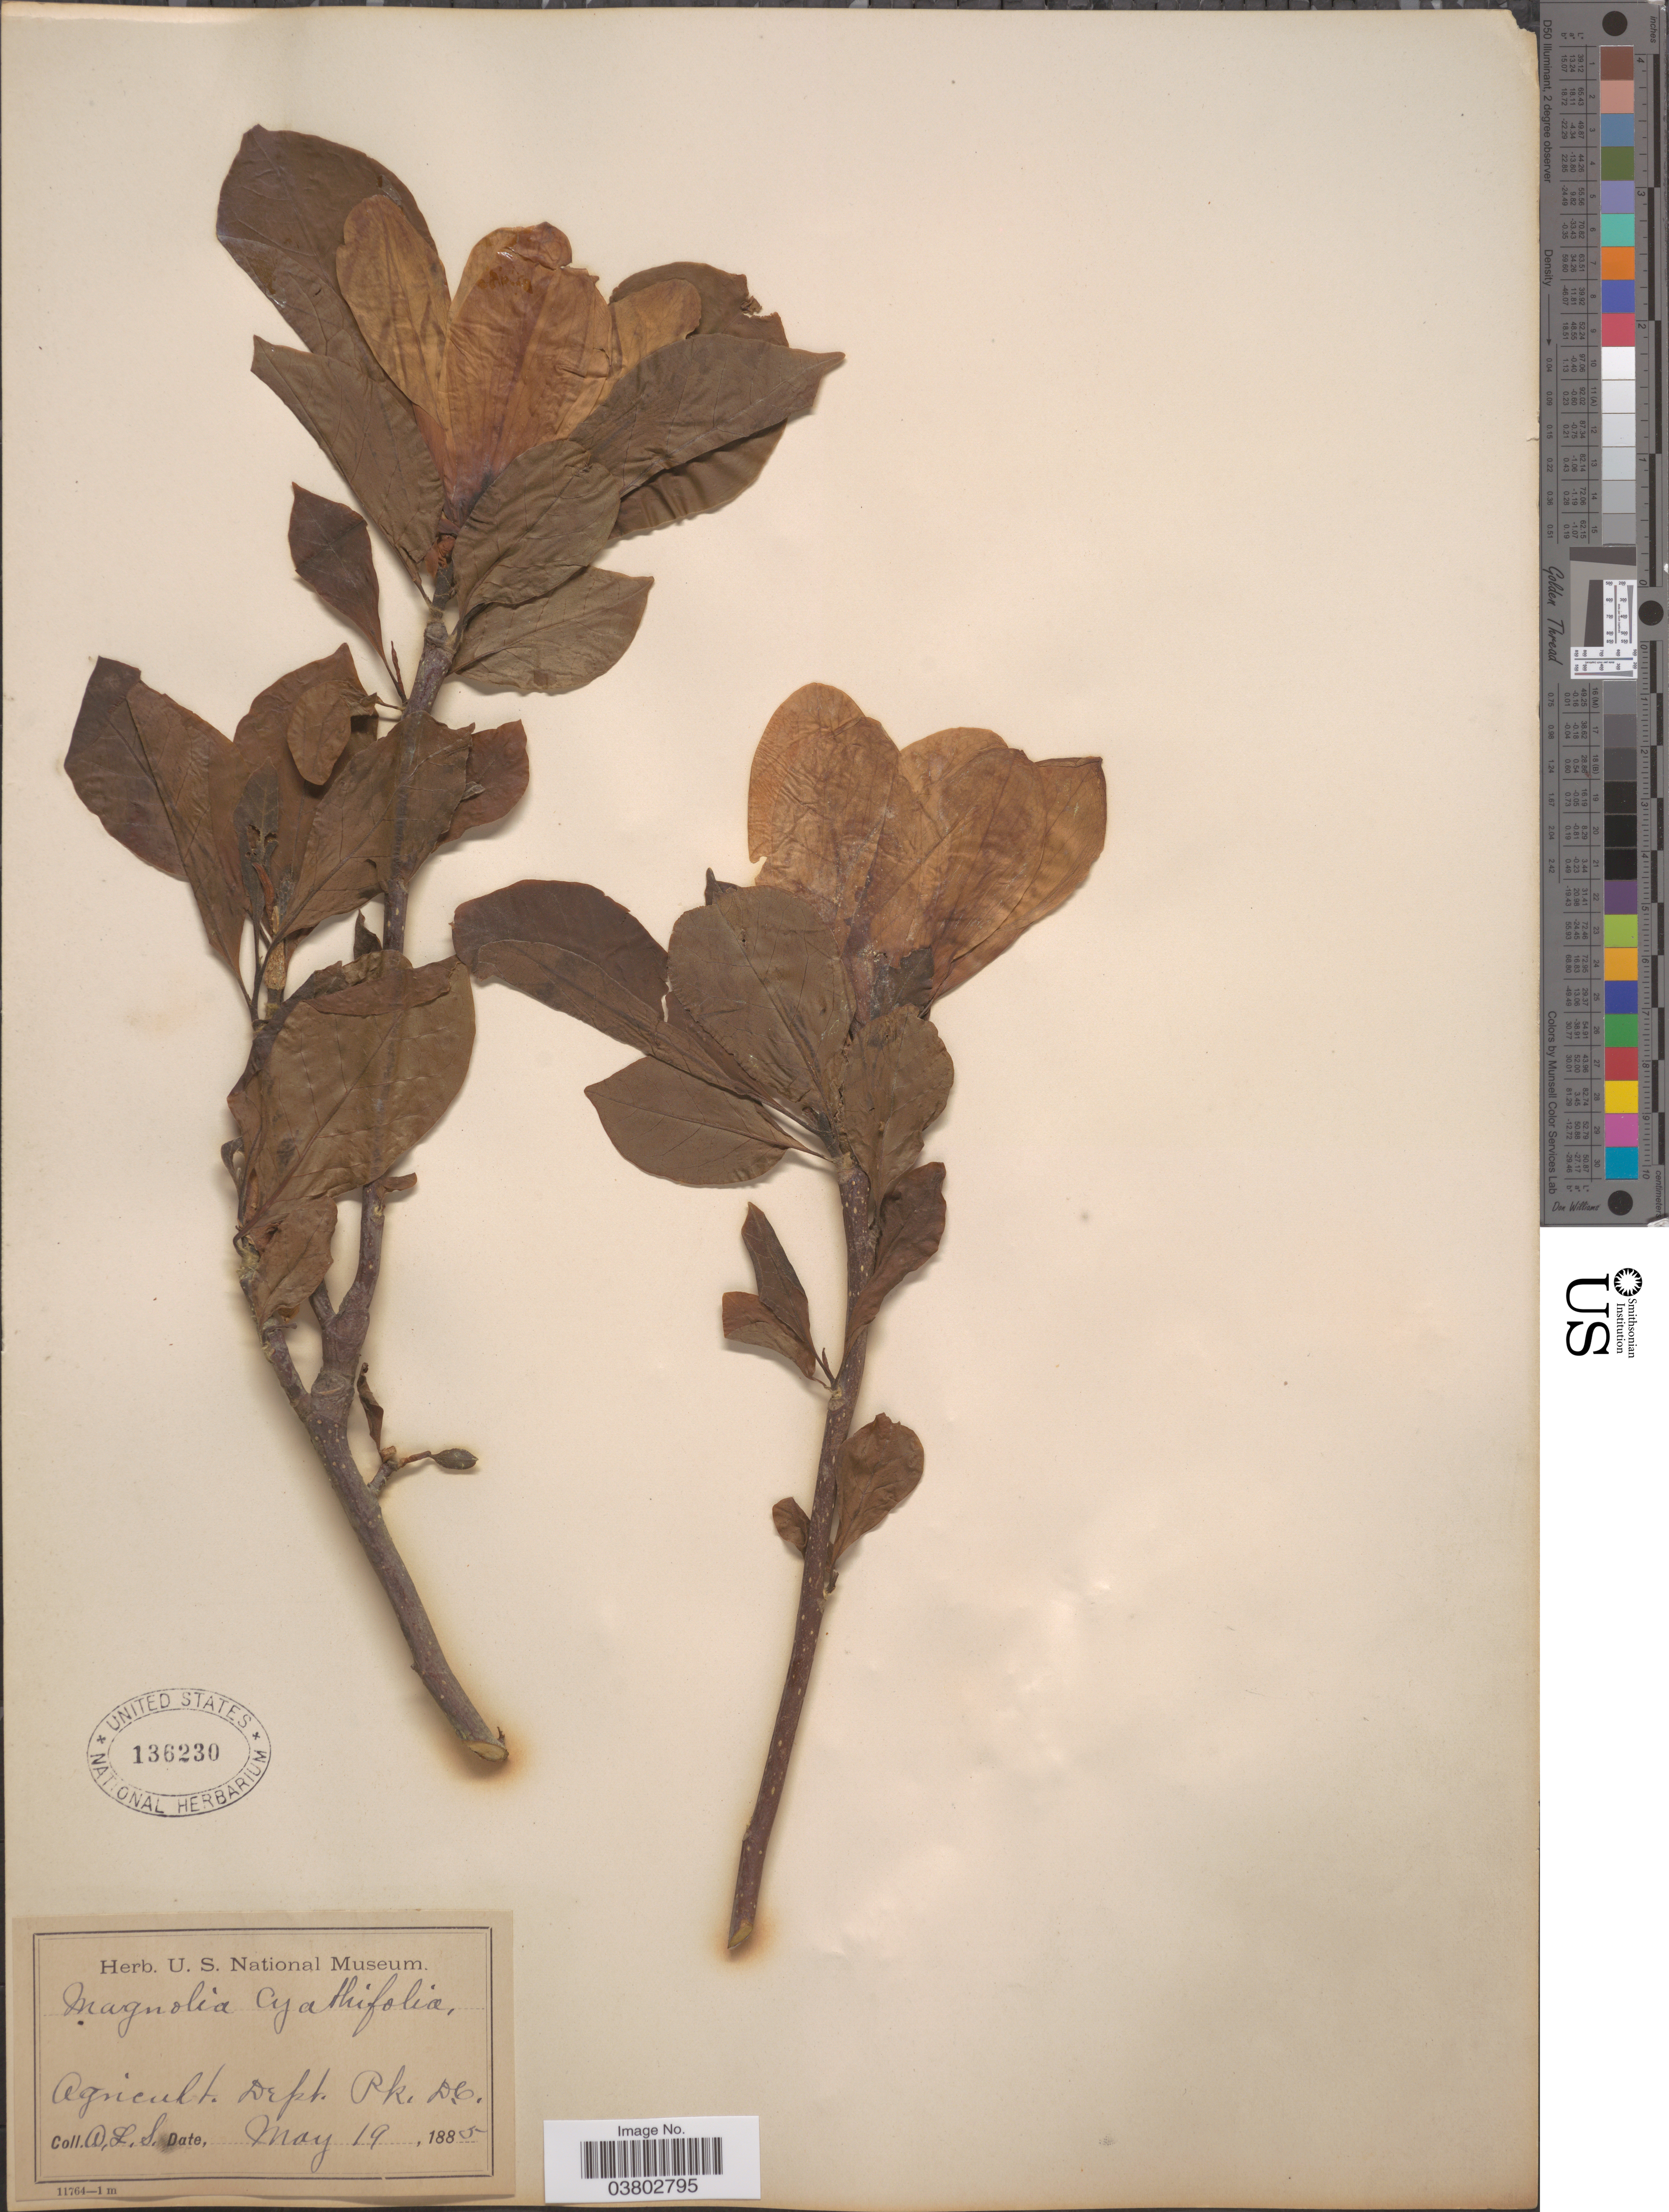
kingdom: Plantae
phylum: Tracheophyta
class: Magnoliopsida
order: Magnoliales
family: Magnoliaceae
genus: Magnolia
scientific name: Magnolia cyathifolia, ined.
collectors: A. L. S.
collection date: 1885-05-19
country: United States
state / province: District of Columbia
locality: Agricult. Dept. Pk. D.C.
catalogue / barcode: US 136230